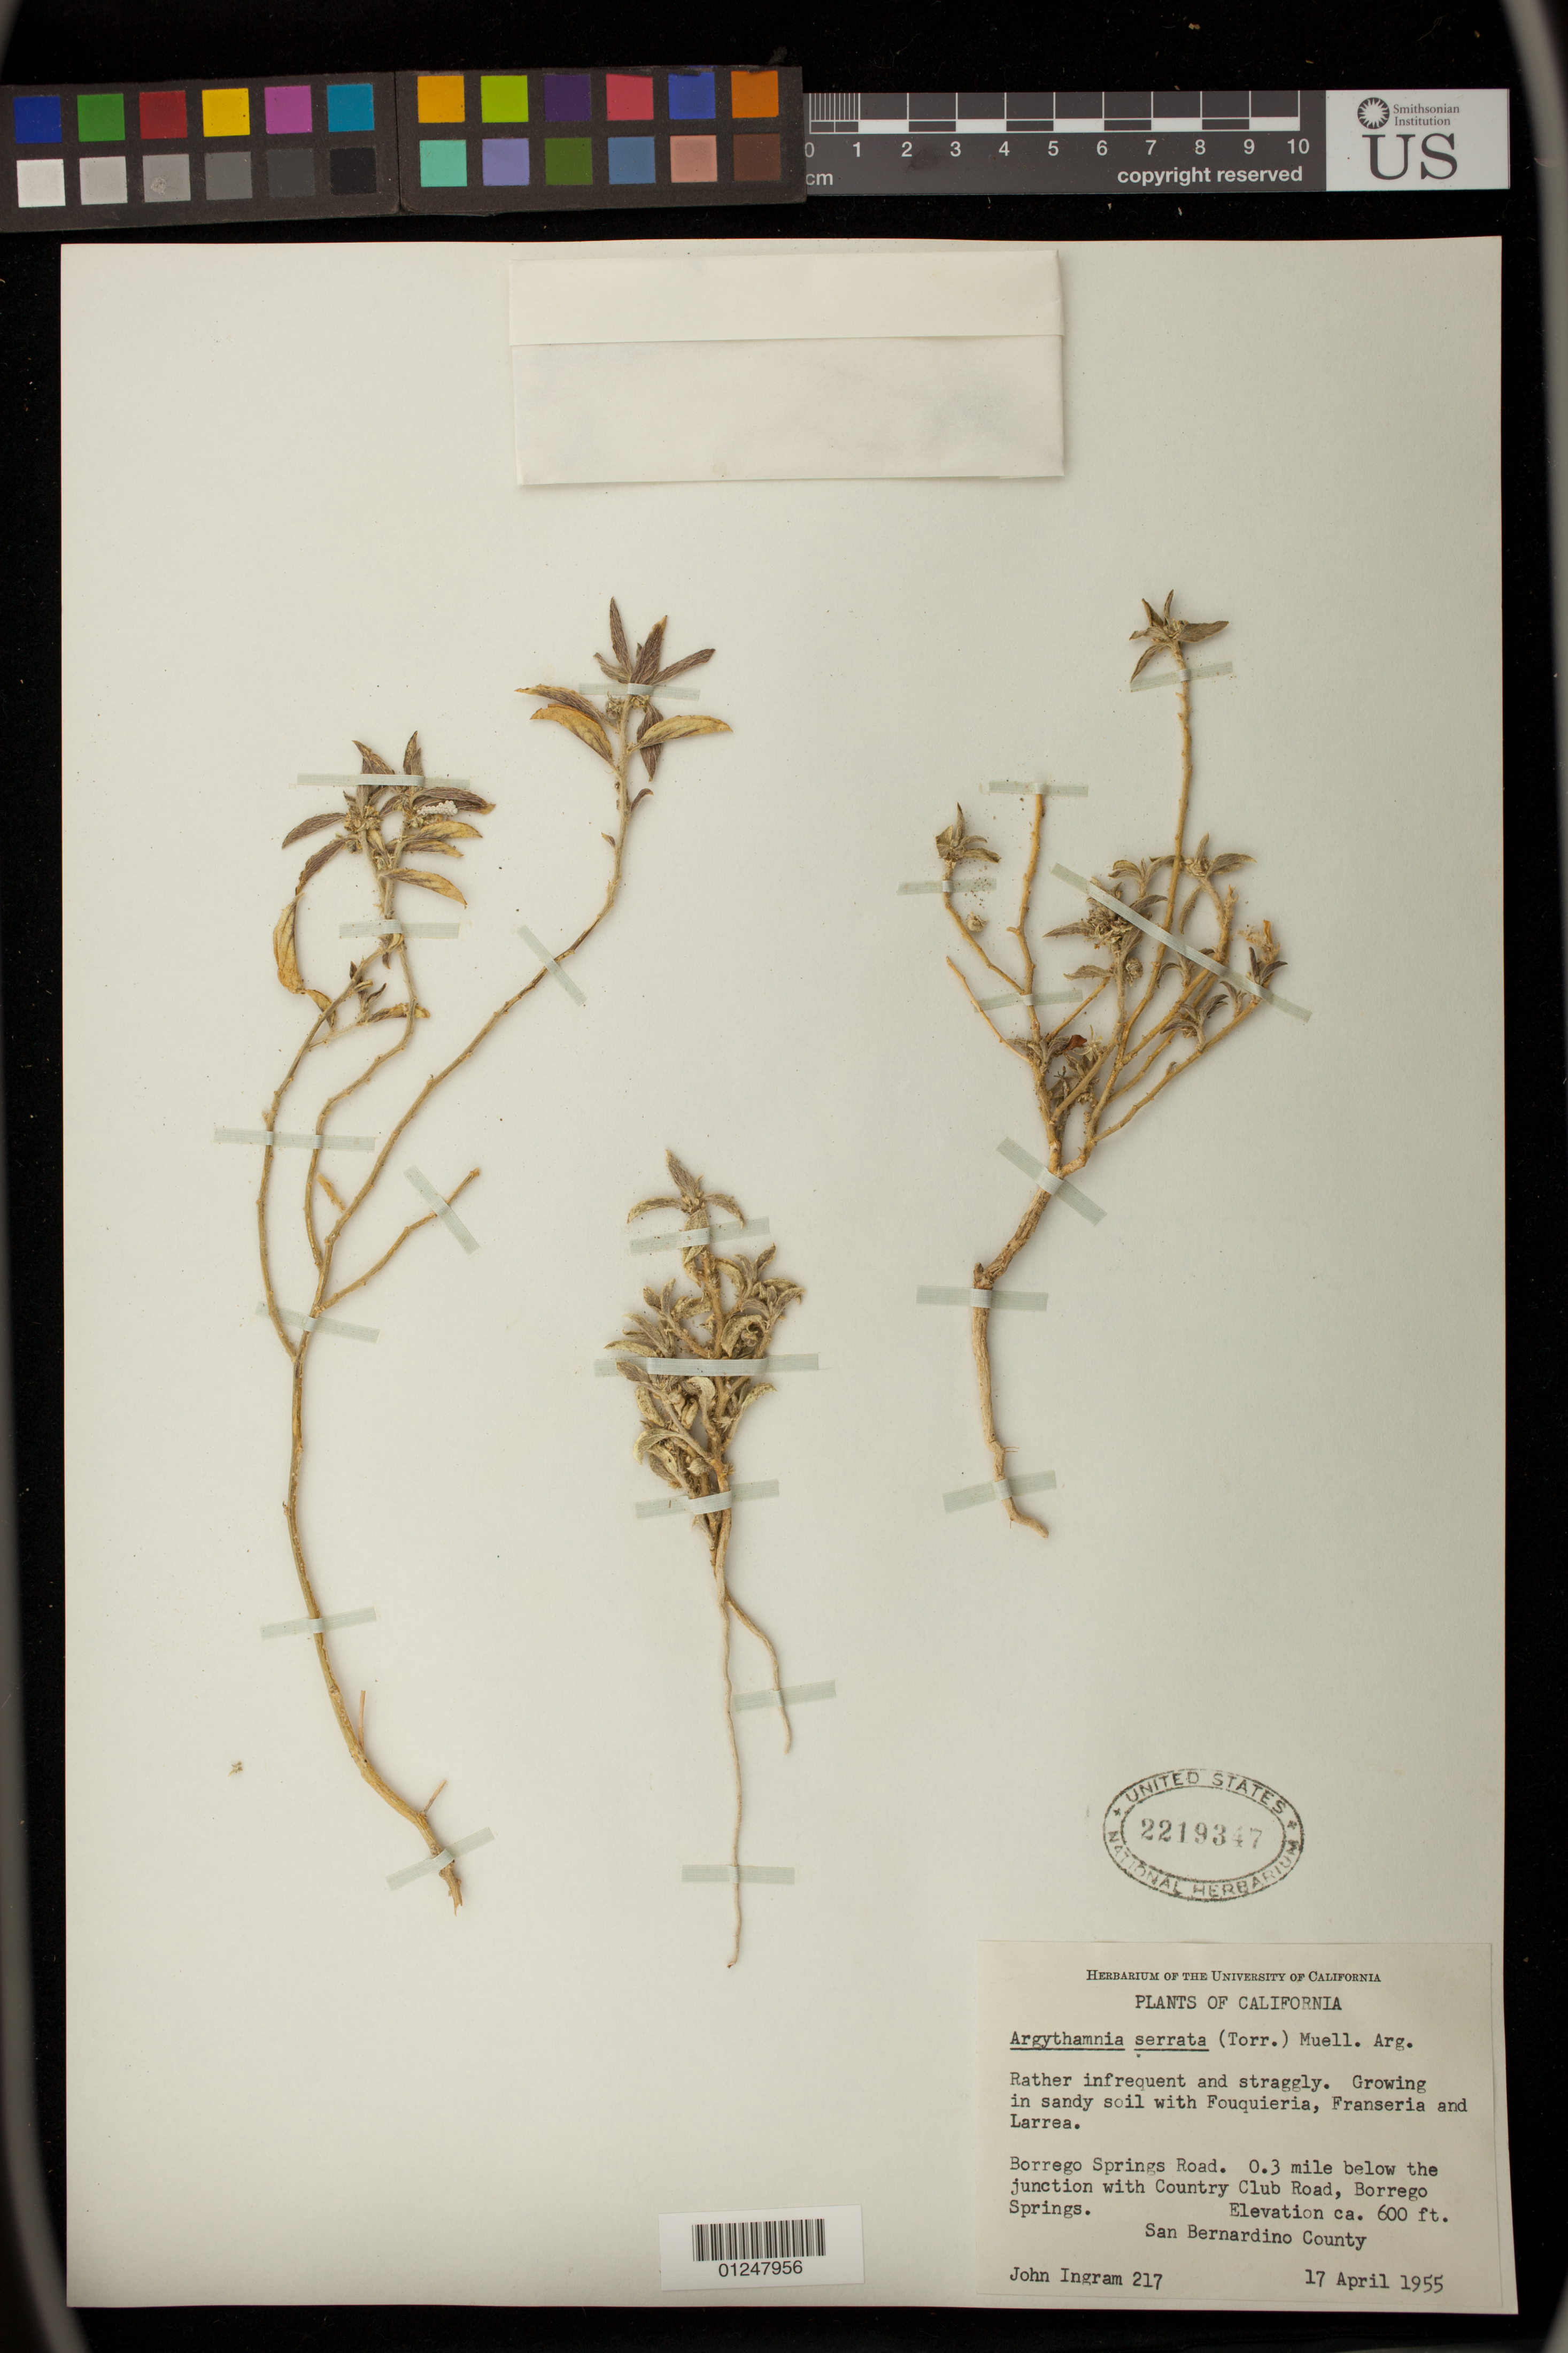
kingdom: Plantae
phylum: Tracheophyta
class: Magnoliopsida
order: Malpighiales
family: Euphorbiaceae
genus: Argythamnia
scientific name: Argythamnia serrata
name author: (Torr.) Müll. Arg.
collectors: J. W. Ingram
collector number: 217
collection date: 1955-04-17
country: United States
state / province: California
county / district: San Bernardino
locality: Borrego Springs Road. 0.3 mile below the junction with Country Club Road, Borrego Springs.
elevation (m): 183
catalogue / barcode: US 2219347